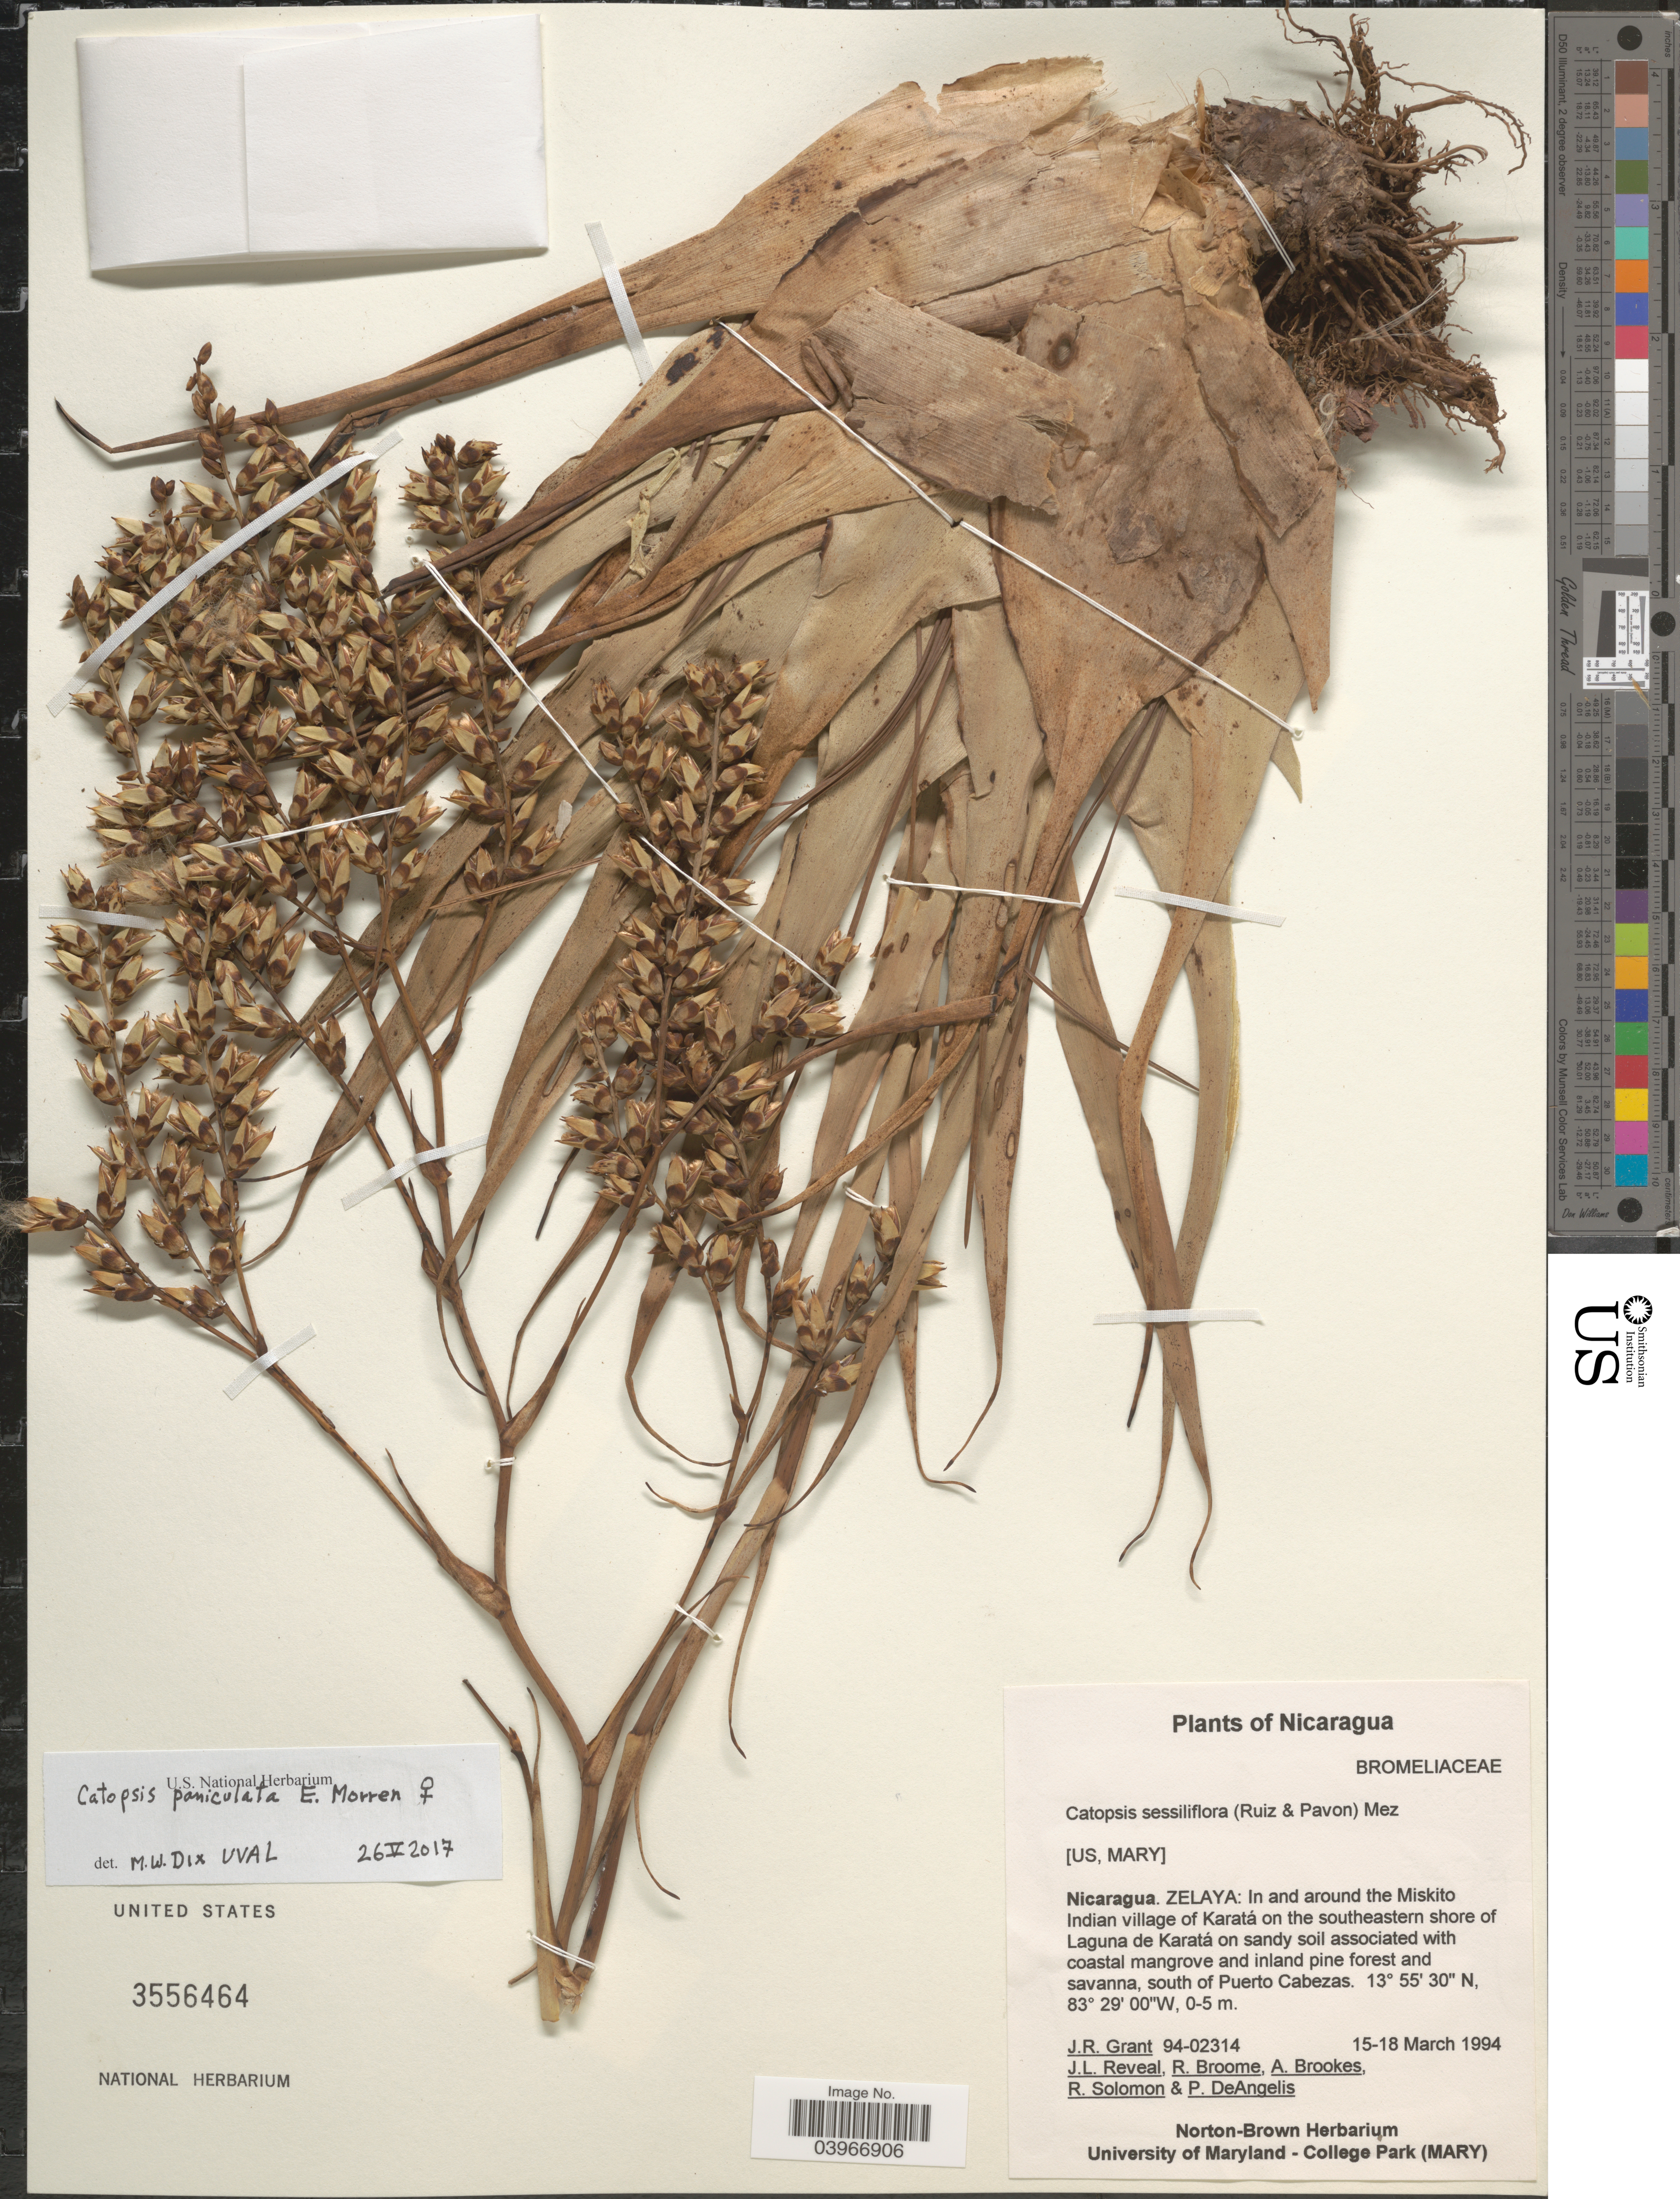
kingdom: Plantae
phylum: Tracheophyta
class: Liliopsida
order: Poales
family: Bromeliaceae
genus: Catopsis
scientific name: Catopsis sessiliflora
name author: (Ruiz & Pav.) Mez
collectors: J. Grant, J. L. Reveal, R. Broome, A. Brookes & et al.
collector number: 94-02314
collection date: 1994-03-15/1994-03-18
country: Nicaragua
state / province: Atlántico Norte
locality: Zelaya: In and around the Miskito Indian village of Karatá on the southeastern shore of Laguna de Karatá, south of Puerto Cabezas.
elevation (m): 0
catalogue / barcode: US 3556464